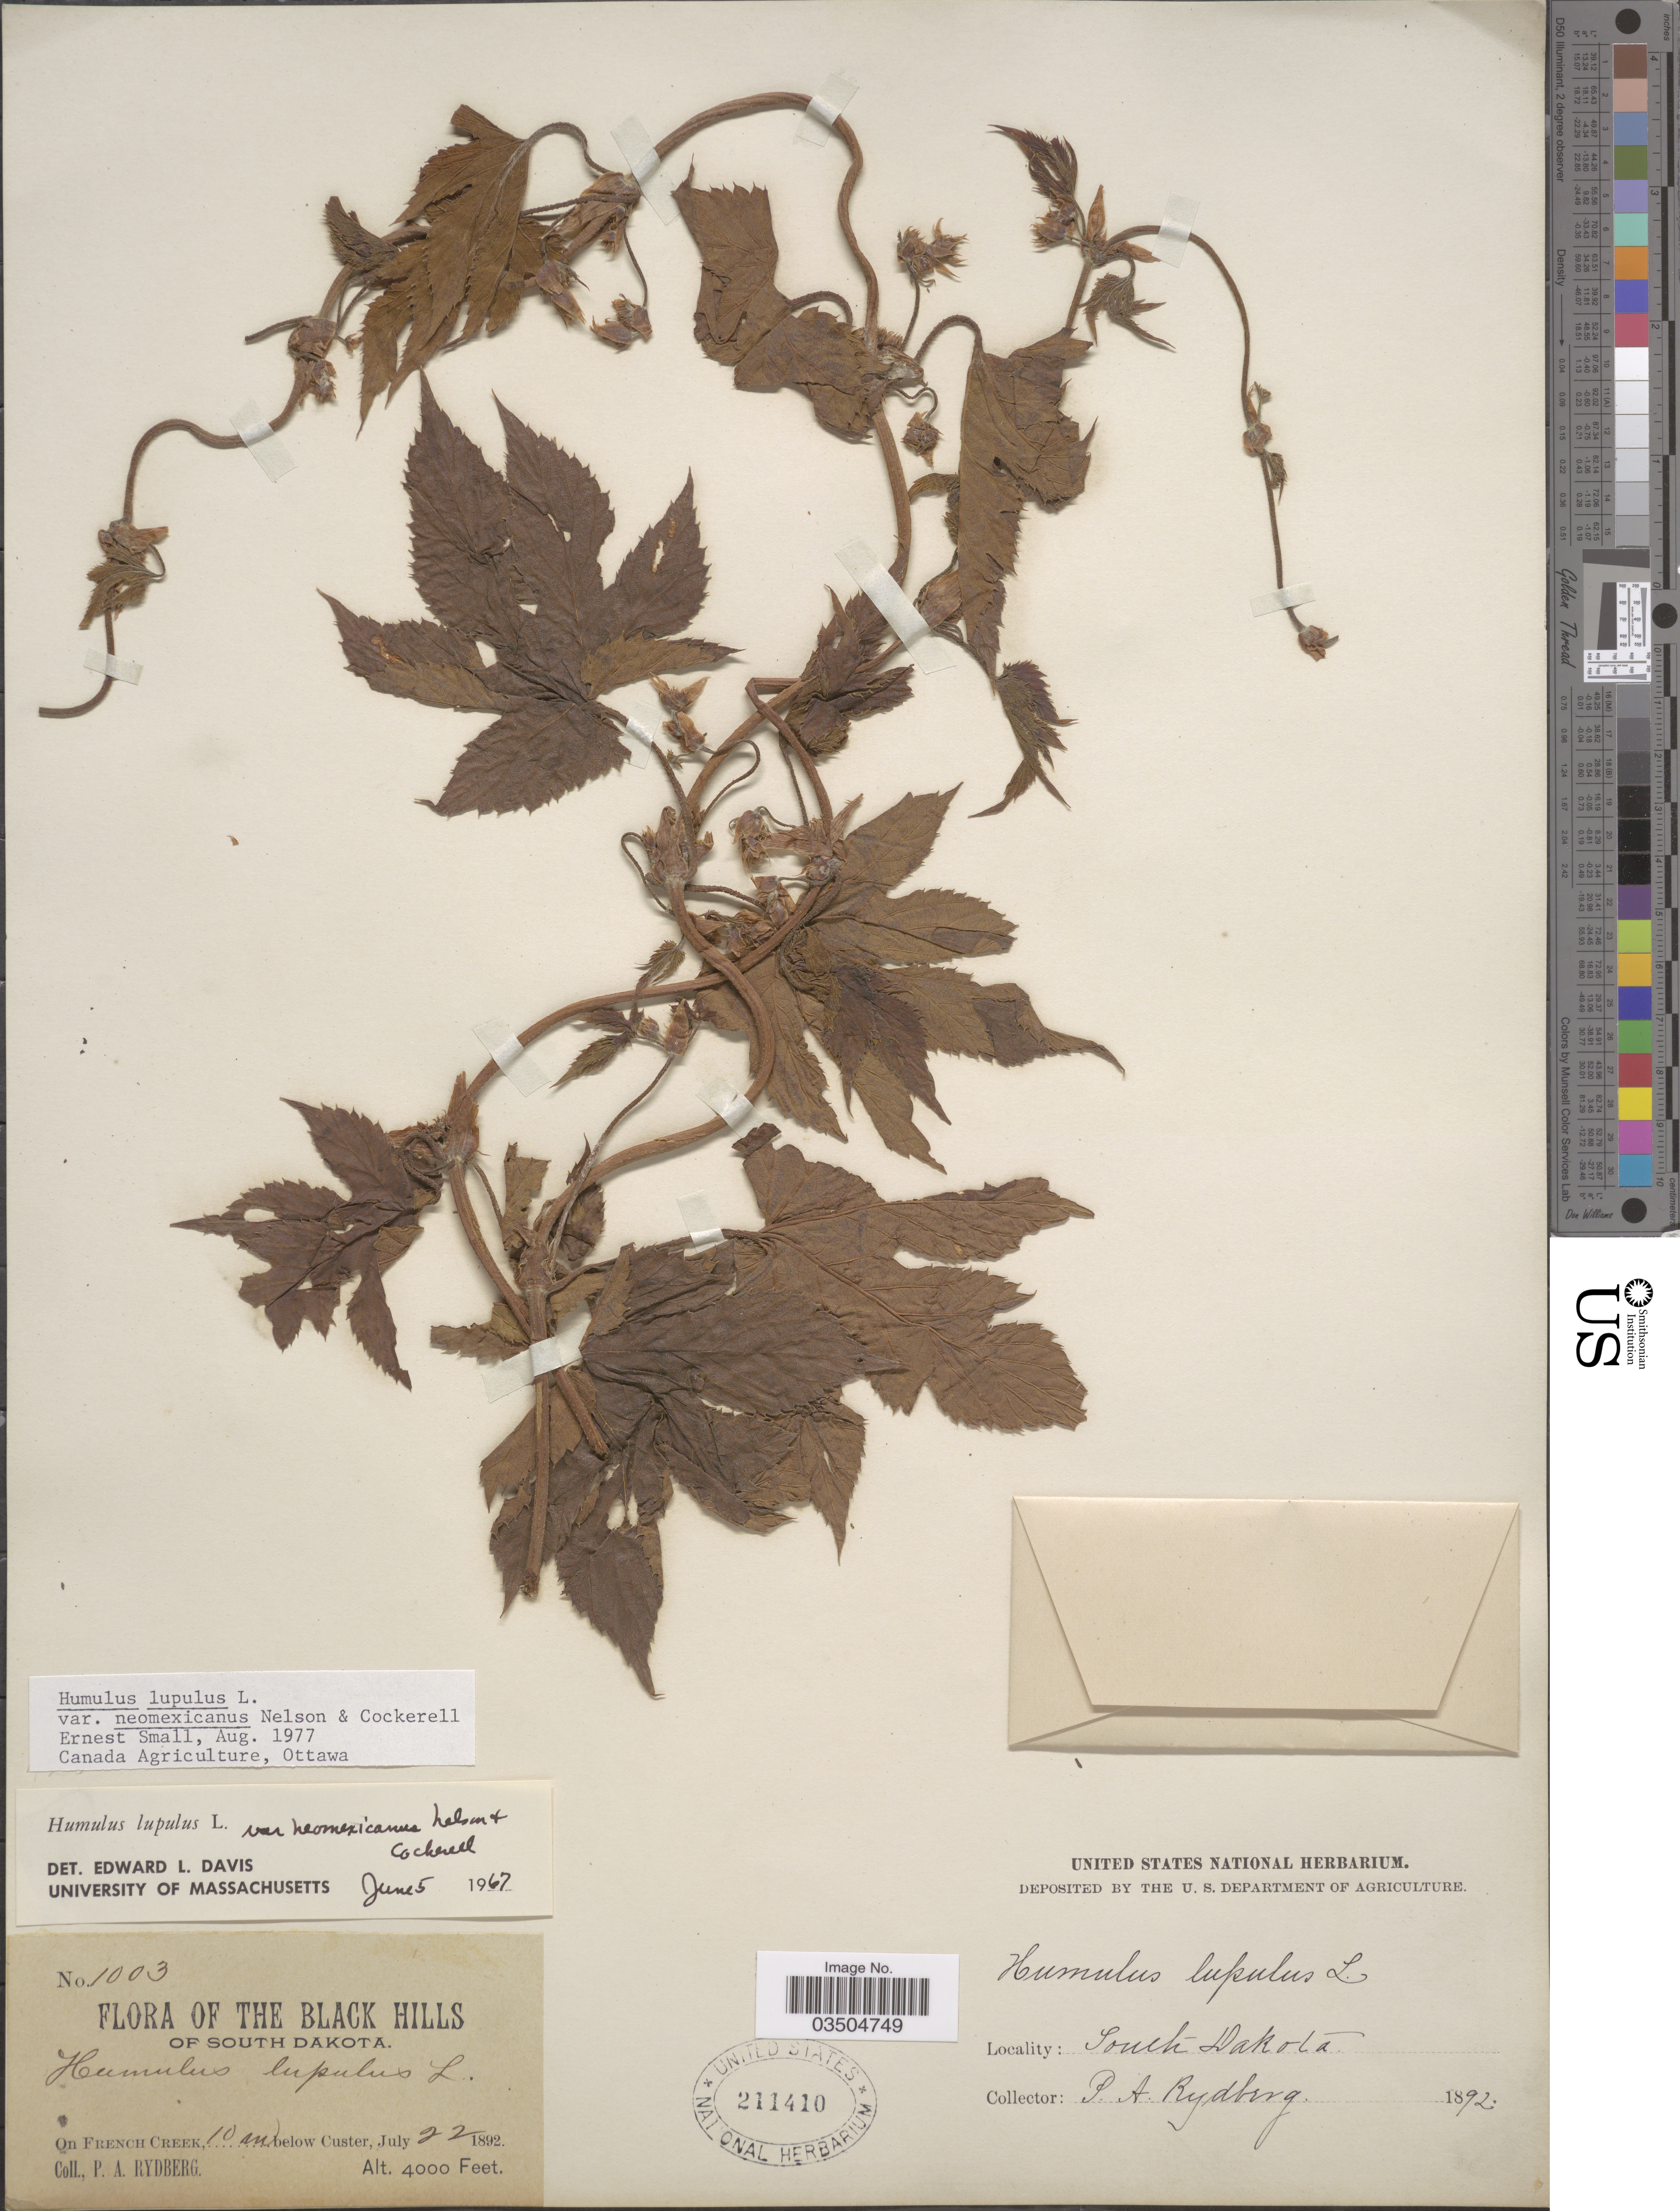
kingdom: Plantae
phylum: Tracheophyta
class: Magnoliopsida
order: Rosales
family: Cannabaceae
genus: Humulus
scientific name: Humulus neomexicanus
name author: (A. Nelson & Cockerell) Rydb.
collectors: P. A. Rydberg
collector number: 1003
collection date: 1892-07-22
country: United States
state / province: South Dakota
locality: The Black Hills. On French Creek, 10m below Custer.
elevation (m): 1219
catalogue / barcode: US 211410